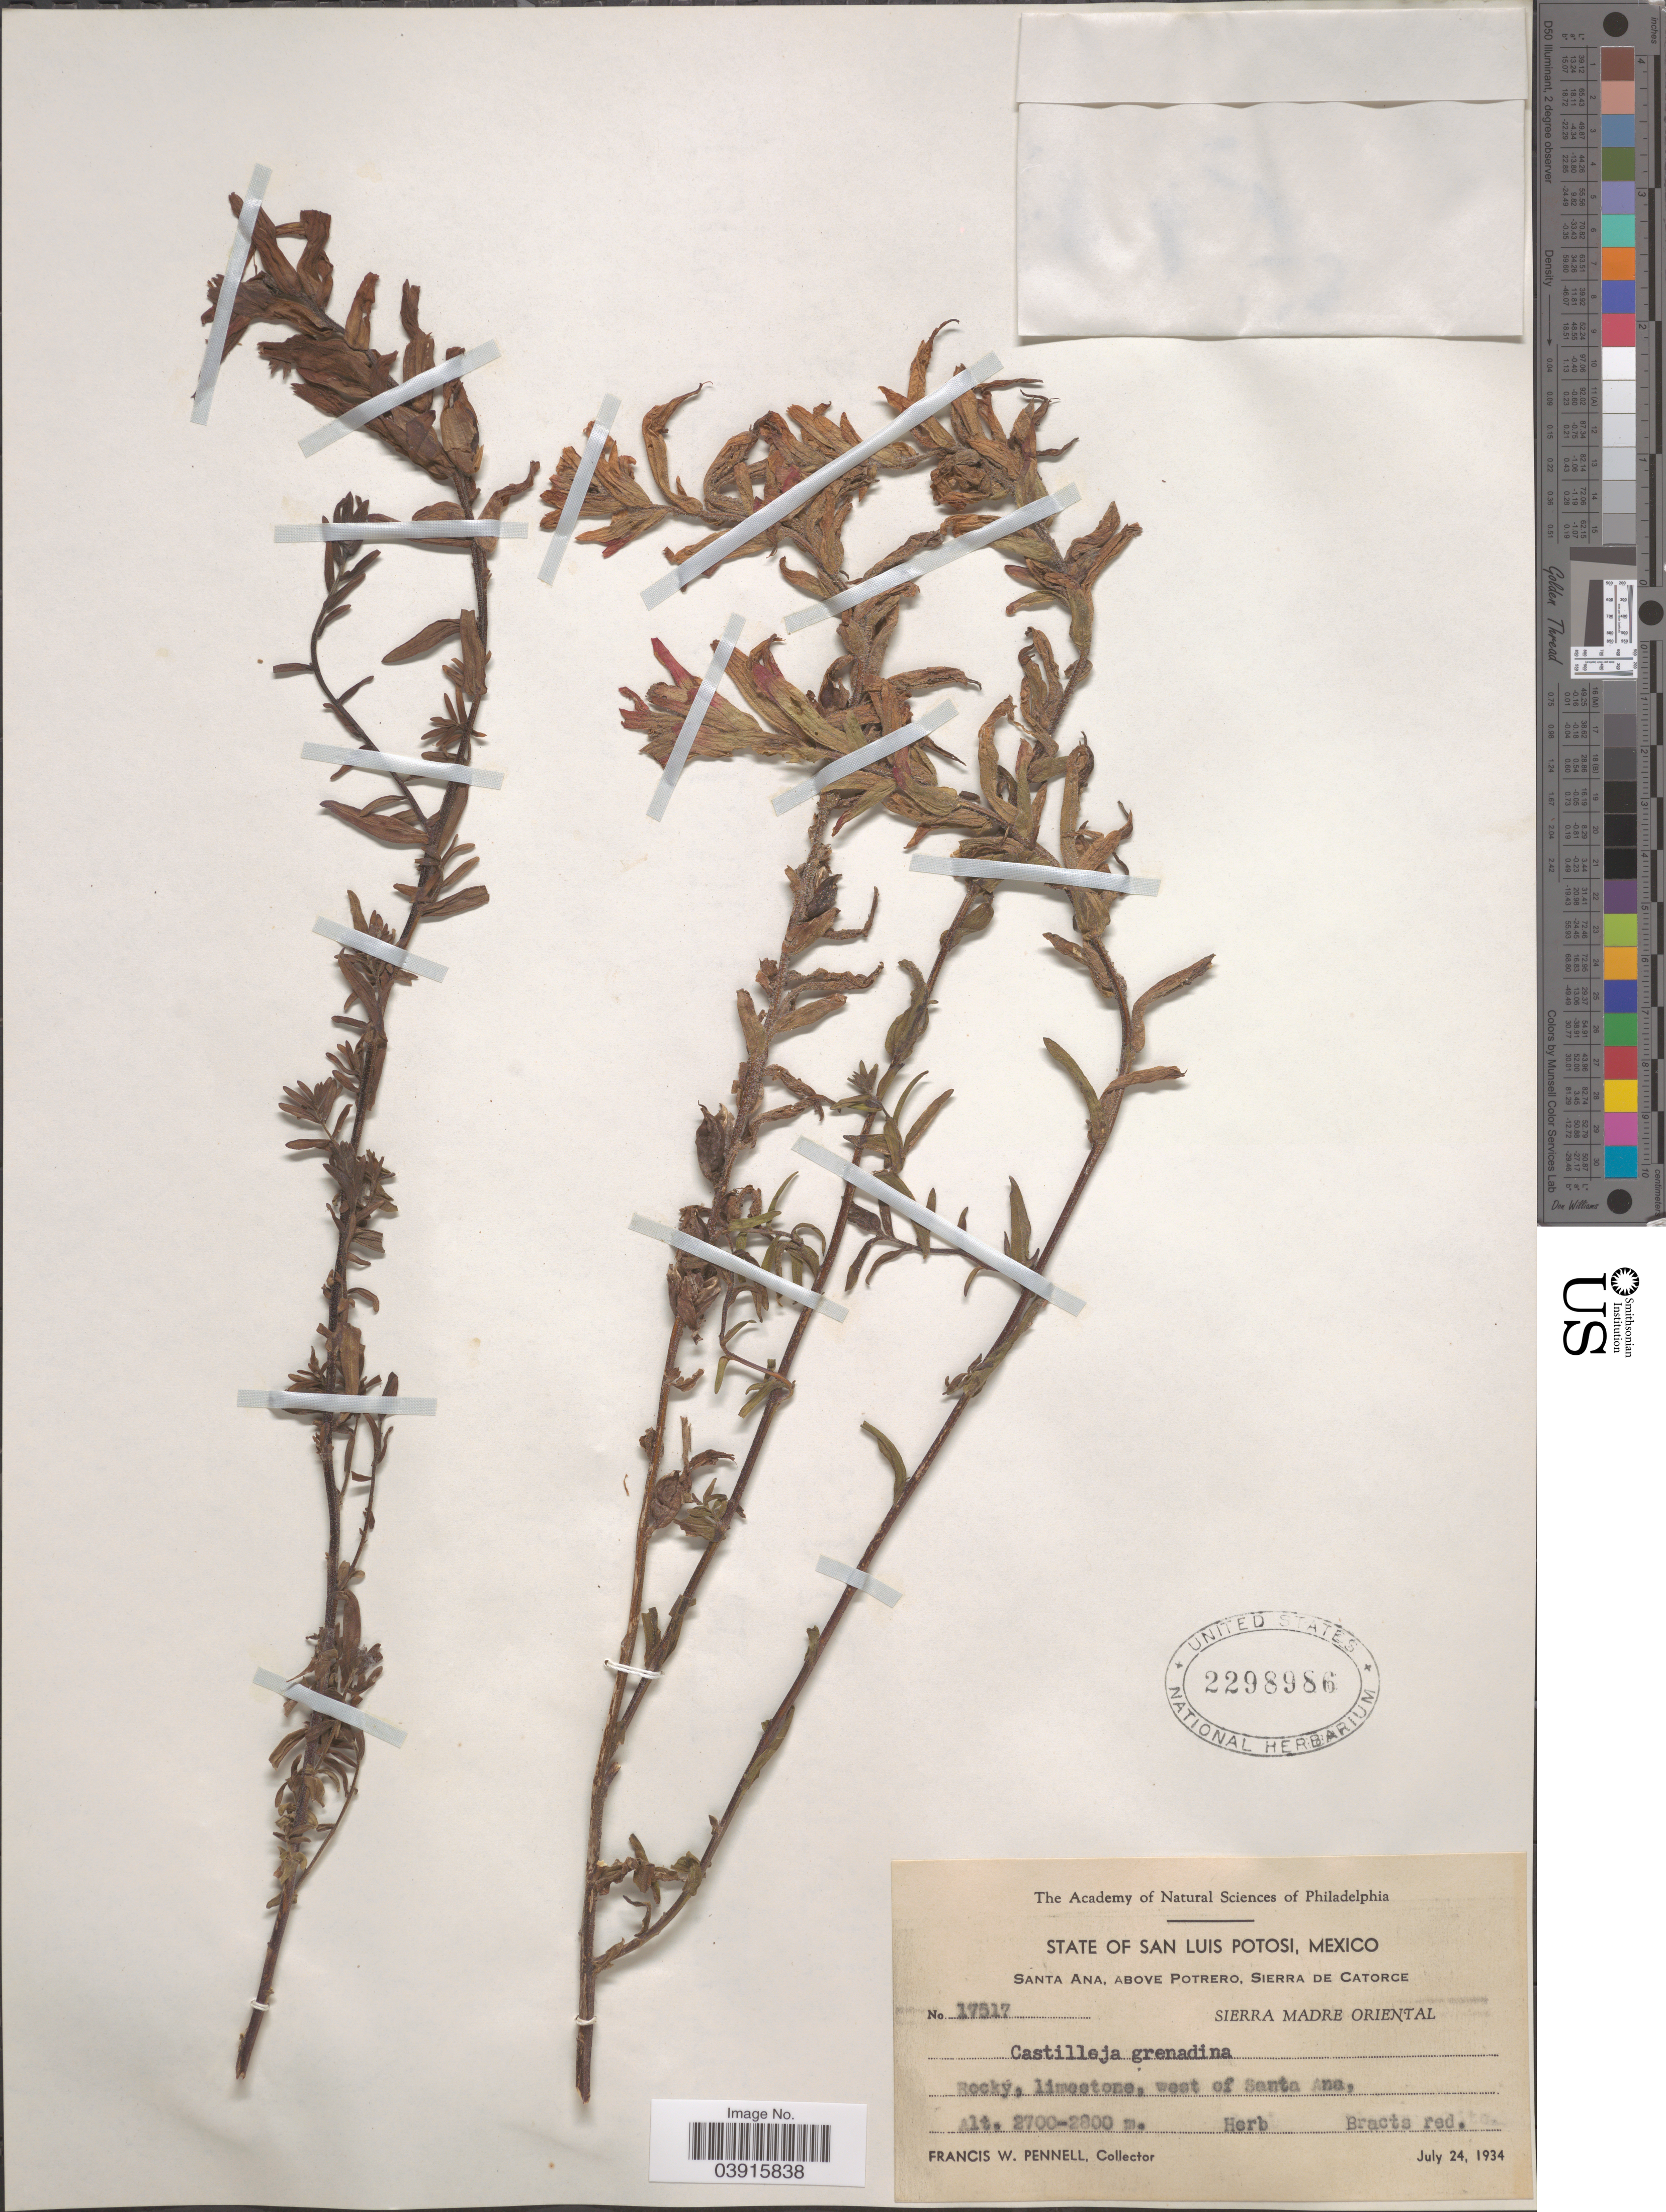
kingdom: Plantae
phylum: Tracheophyta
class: Magnoliopsida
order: Lamiales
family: Orobanchaceae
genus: Castilleja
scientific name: Castilleja tenuiflora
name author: Benth.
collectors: F. W. Pennell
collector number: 17517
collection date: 1934-07-24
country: Mexico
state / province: San Luis Potosí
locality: Santa Ana, above Potrero, Sierra de Catorce. Sierra Madre Oriental. Rocky, limestone, west of Santa Ana.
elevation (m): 2700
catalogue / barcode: US 2298986